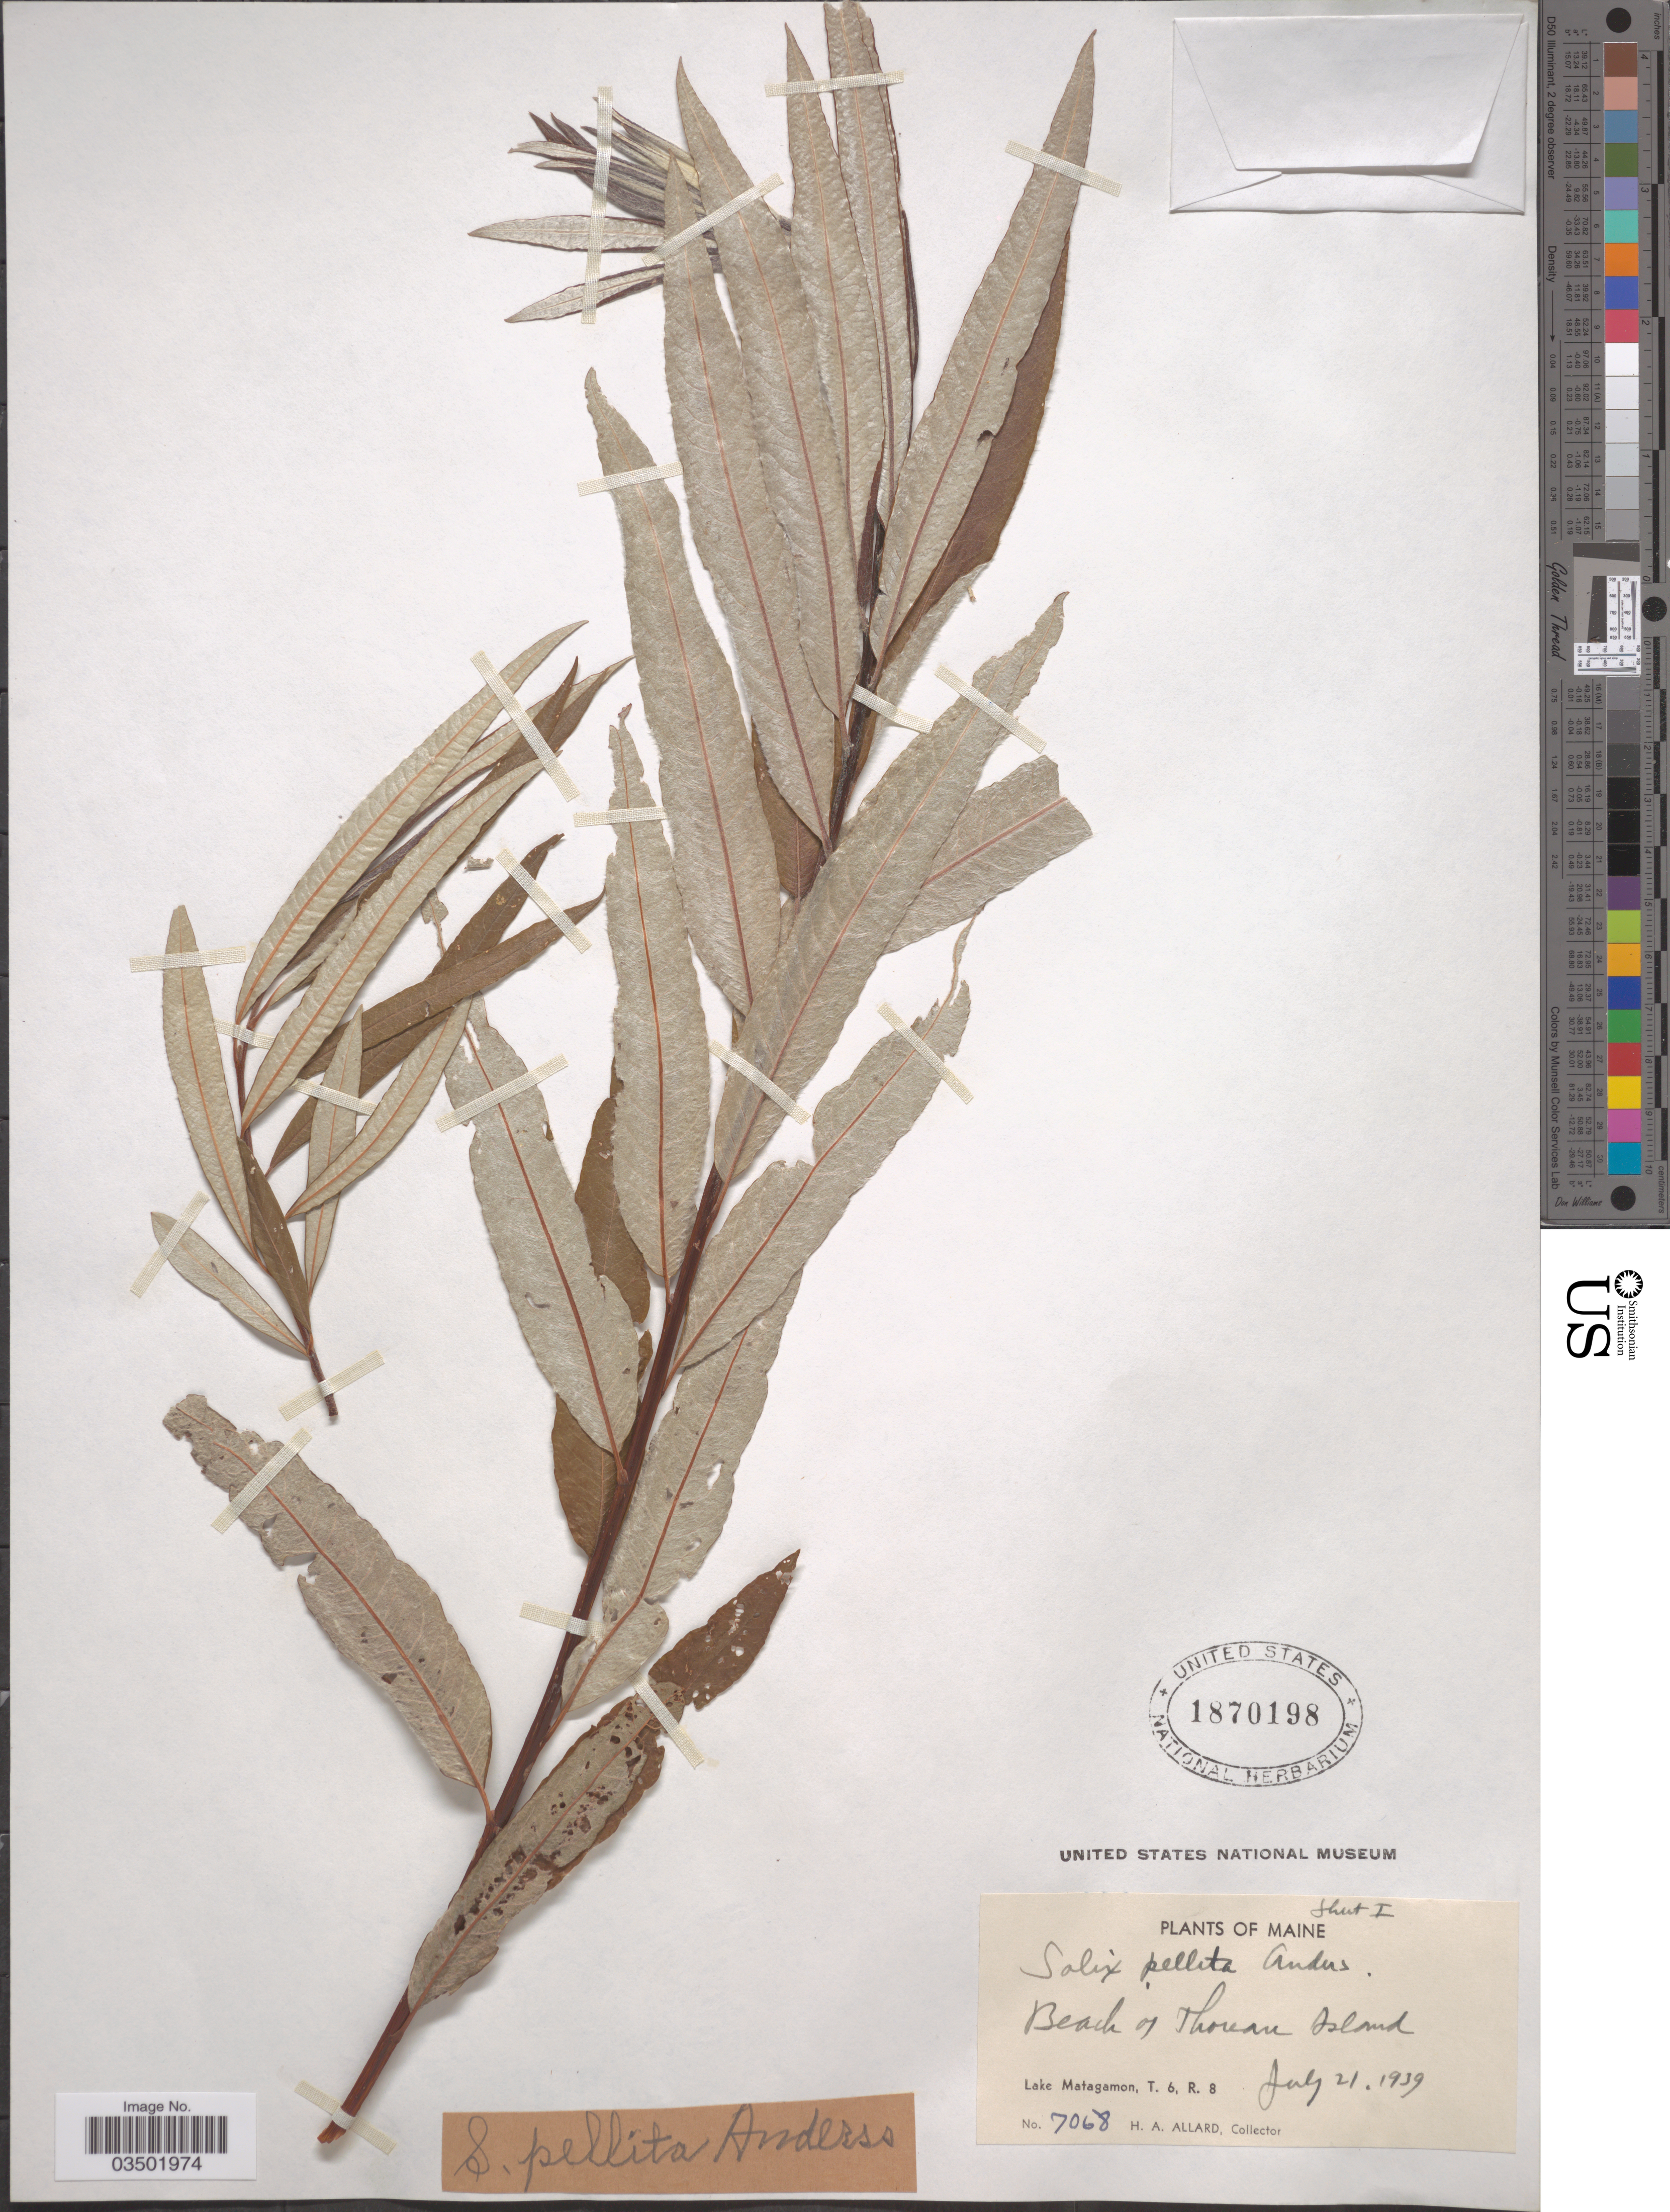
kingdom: Plantae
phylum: Tracheophyta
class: Magnoliopsida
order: Malpighiales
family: Salicaceae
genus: Salix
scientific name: Salix pellita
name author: (Andersson) Bebb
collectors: H. A. Allard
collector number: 7068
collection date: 1939-07-21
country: United States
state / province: Maine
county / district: Piscataquis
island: Thoreau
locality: Beach of Thoreau Island. Lake Matagamon, T. 6, R. 8.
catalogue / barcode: US 1870198